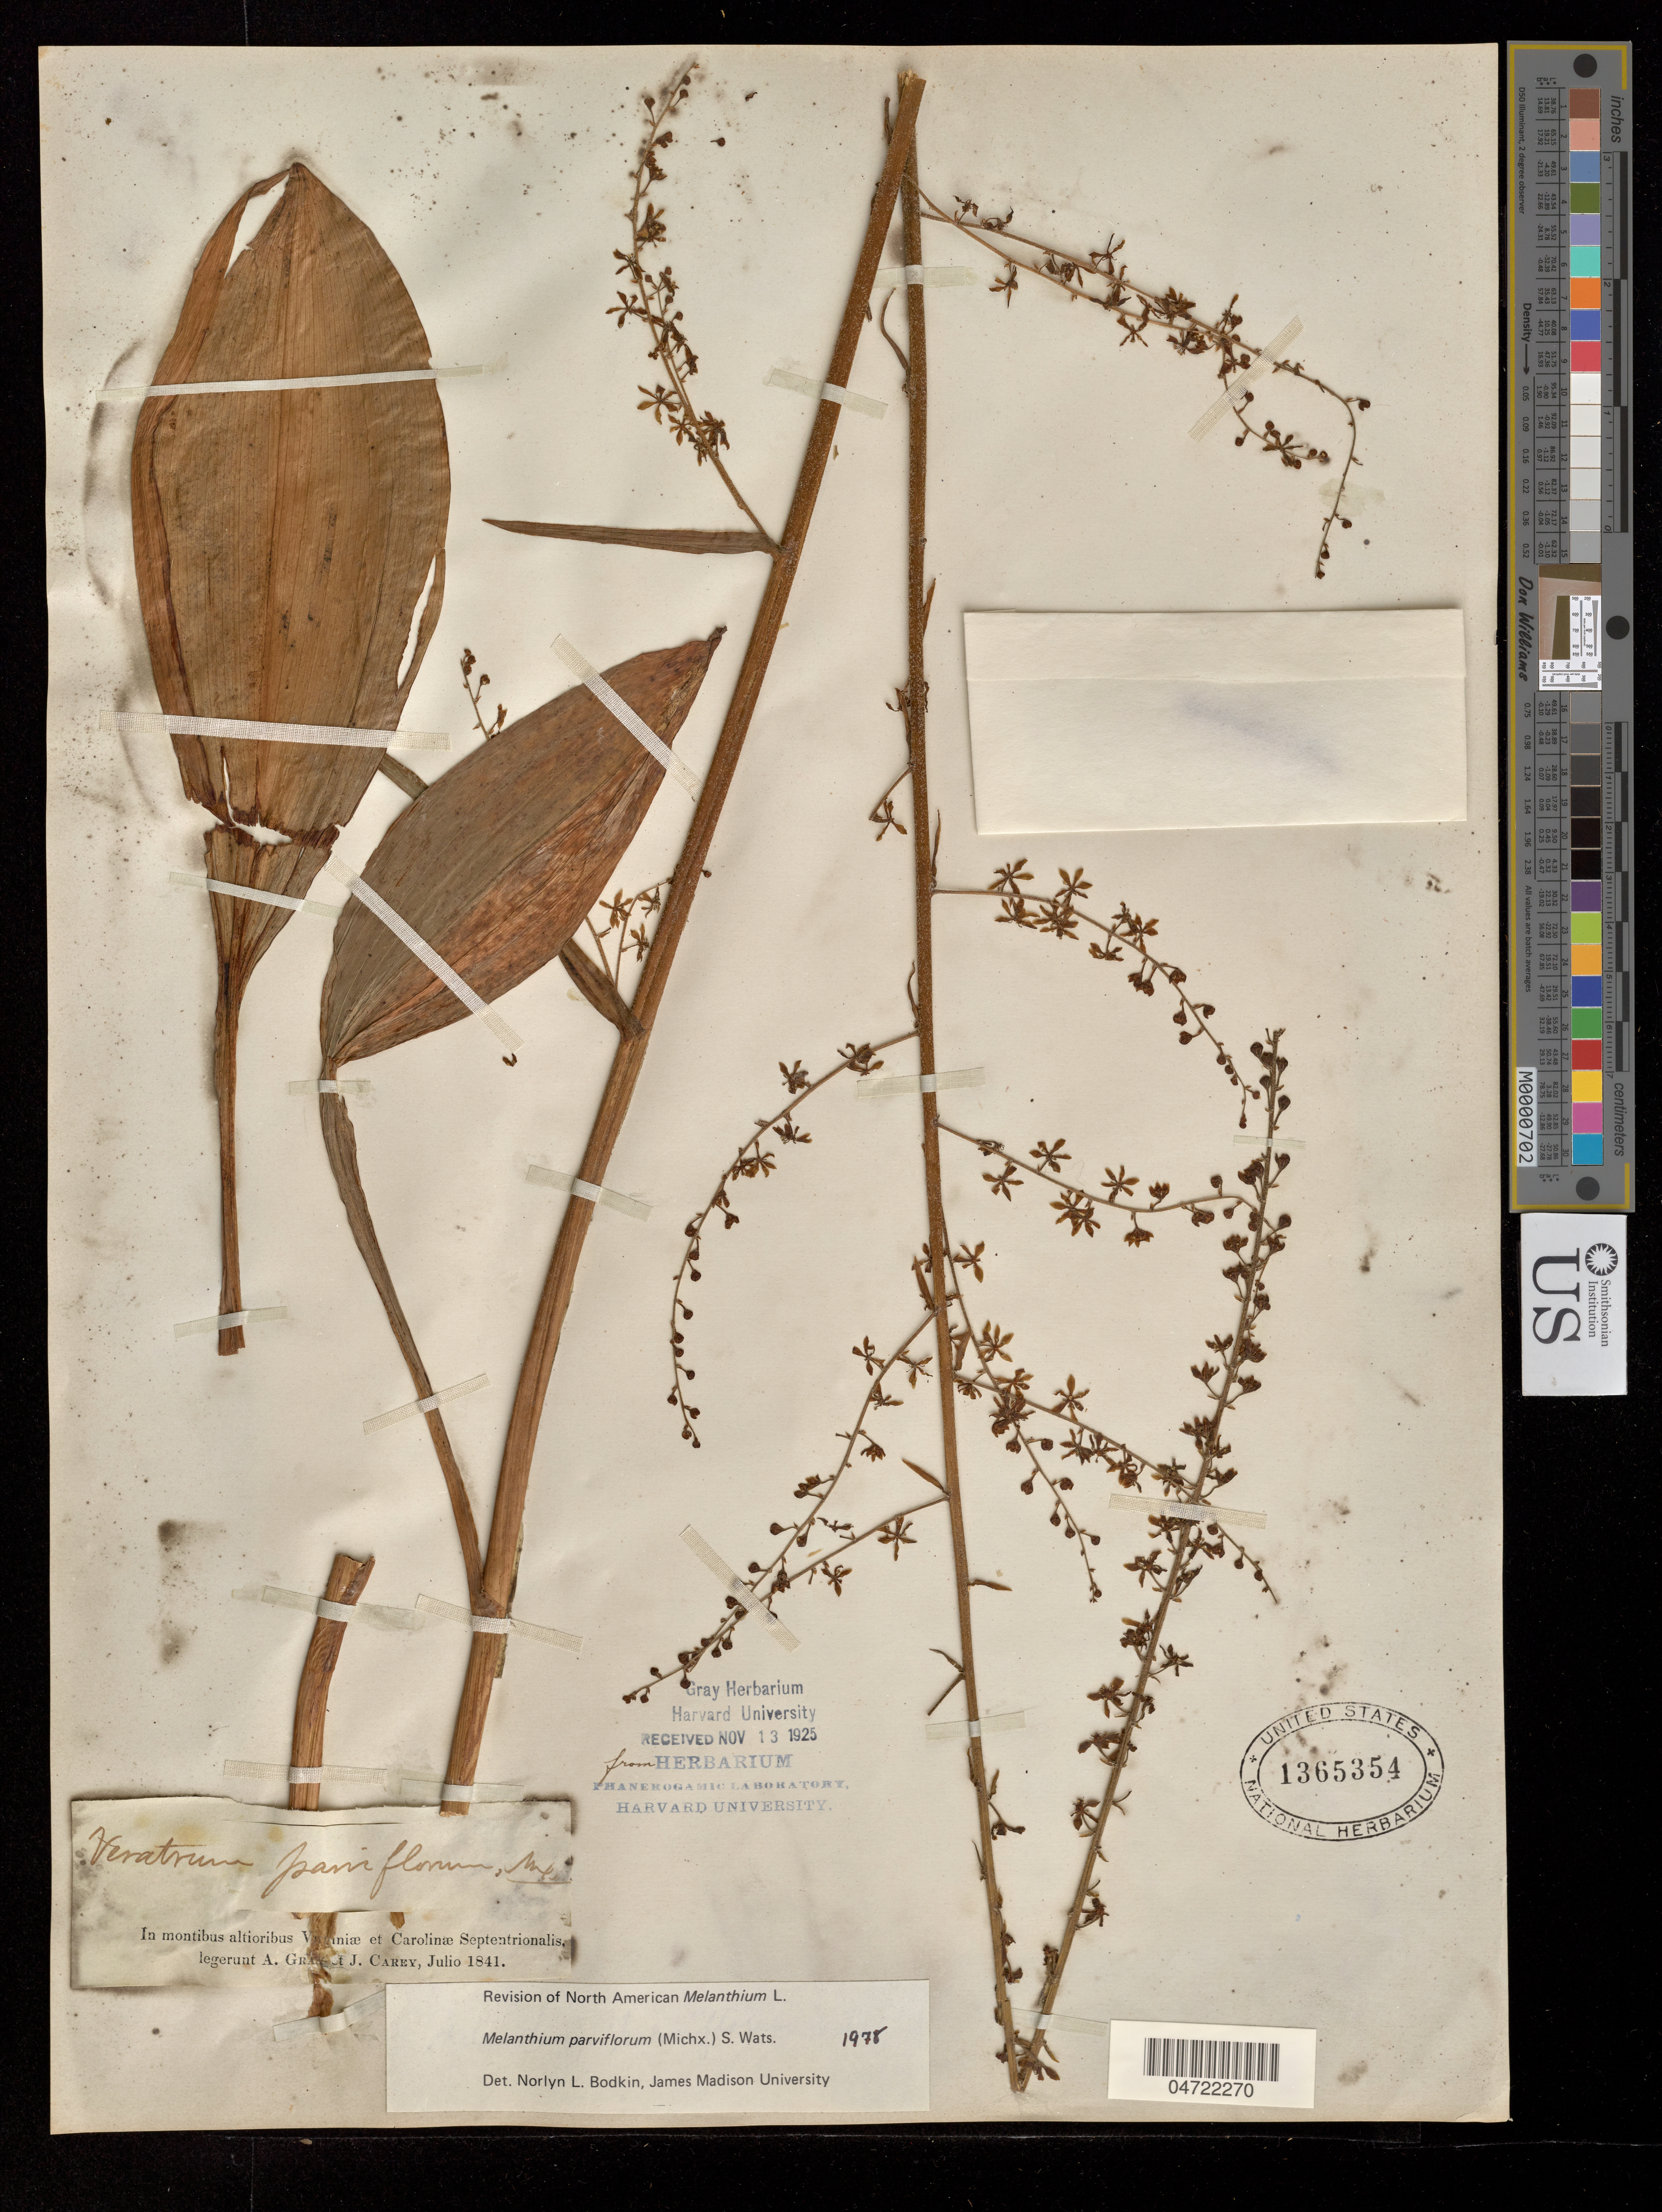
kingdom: Plantae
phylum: Tracheophyta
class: Liliopsida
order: Liliales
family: Melanthiaceae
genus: Melanthium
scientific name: Melanthium parviflorum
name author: (Michx.) S. Watson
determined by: Bodkin, N. L.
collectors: A. Gray (herbarium) & J. Carey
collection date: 1841-07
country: United States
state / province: North Carolina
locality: In montibus Carolinæ Septentrionalis. Mts. of N. Carolina.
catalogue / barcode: US 1365354